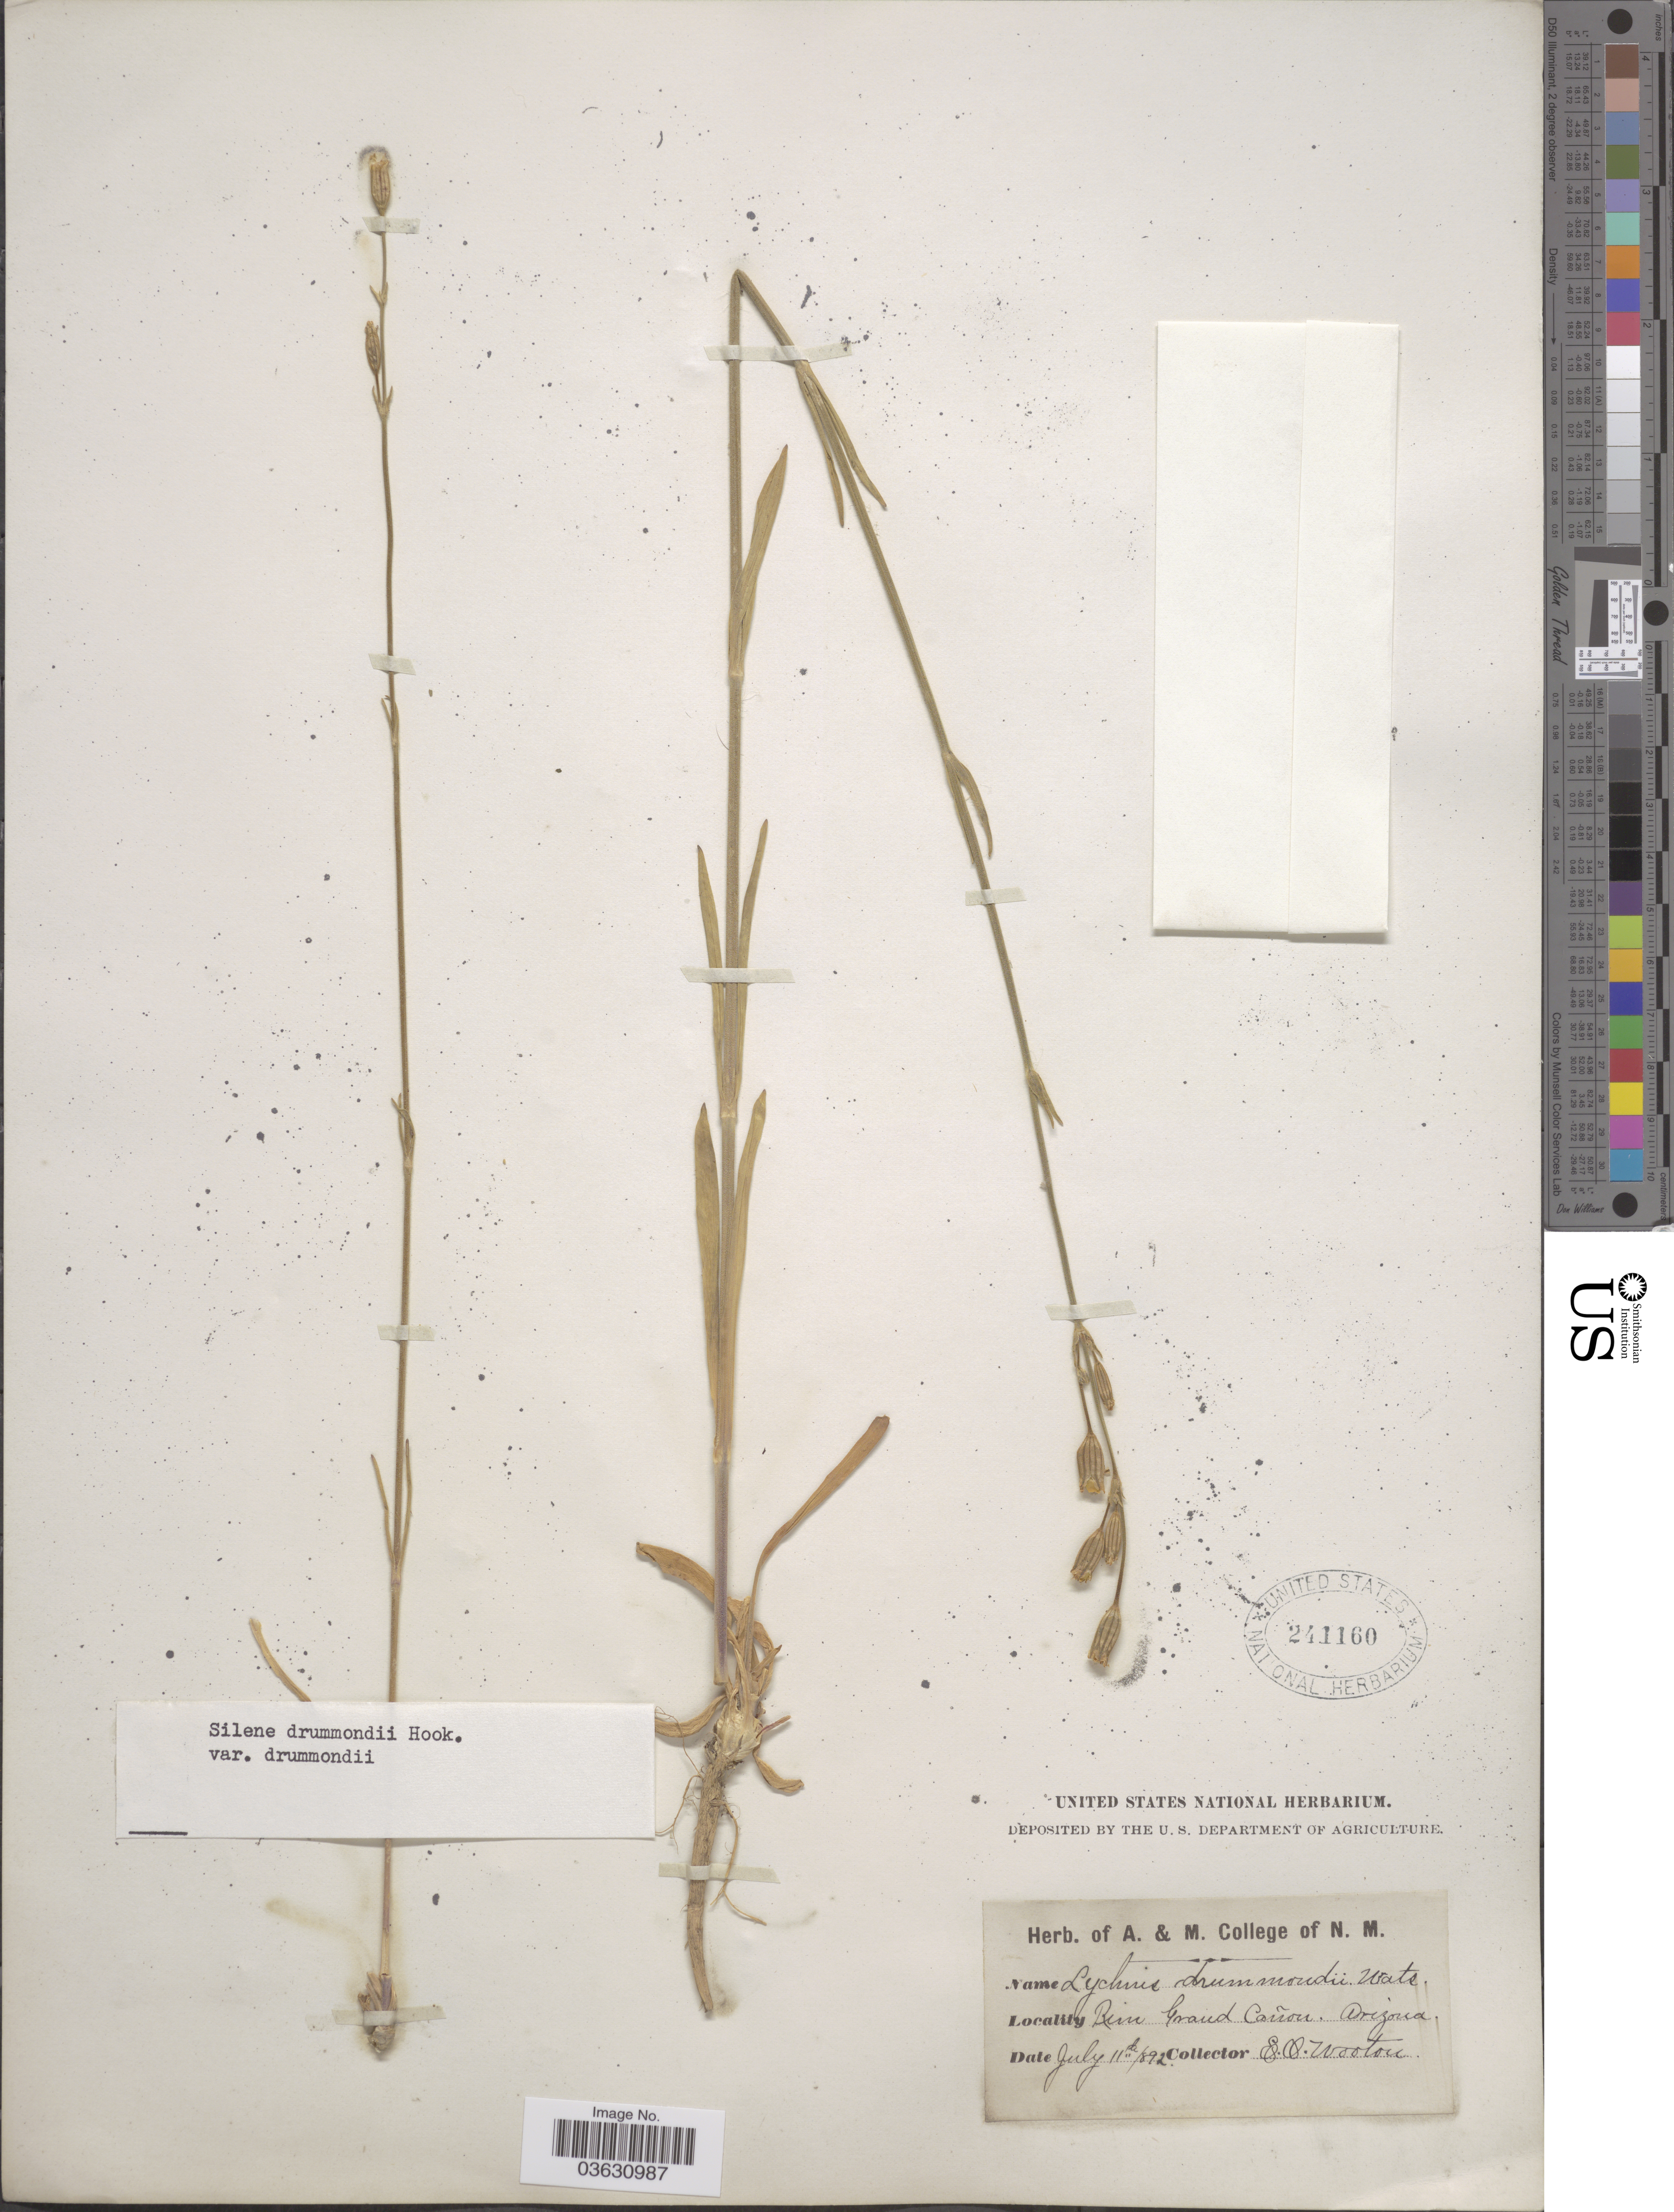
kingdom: Plantae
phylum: Tracheophyta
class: Magnoliopsida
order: Caryophyllales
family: Caryophyllaceae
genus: Silene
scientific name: Silene drummondii var. drummondii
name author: Hook.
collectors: E. O. Wooton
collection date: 1892-07-11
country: United States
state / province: Arizona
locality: Rim Grand Cañon.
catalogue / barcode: US 241160